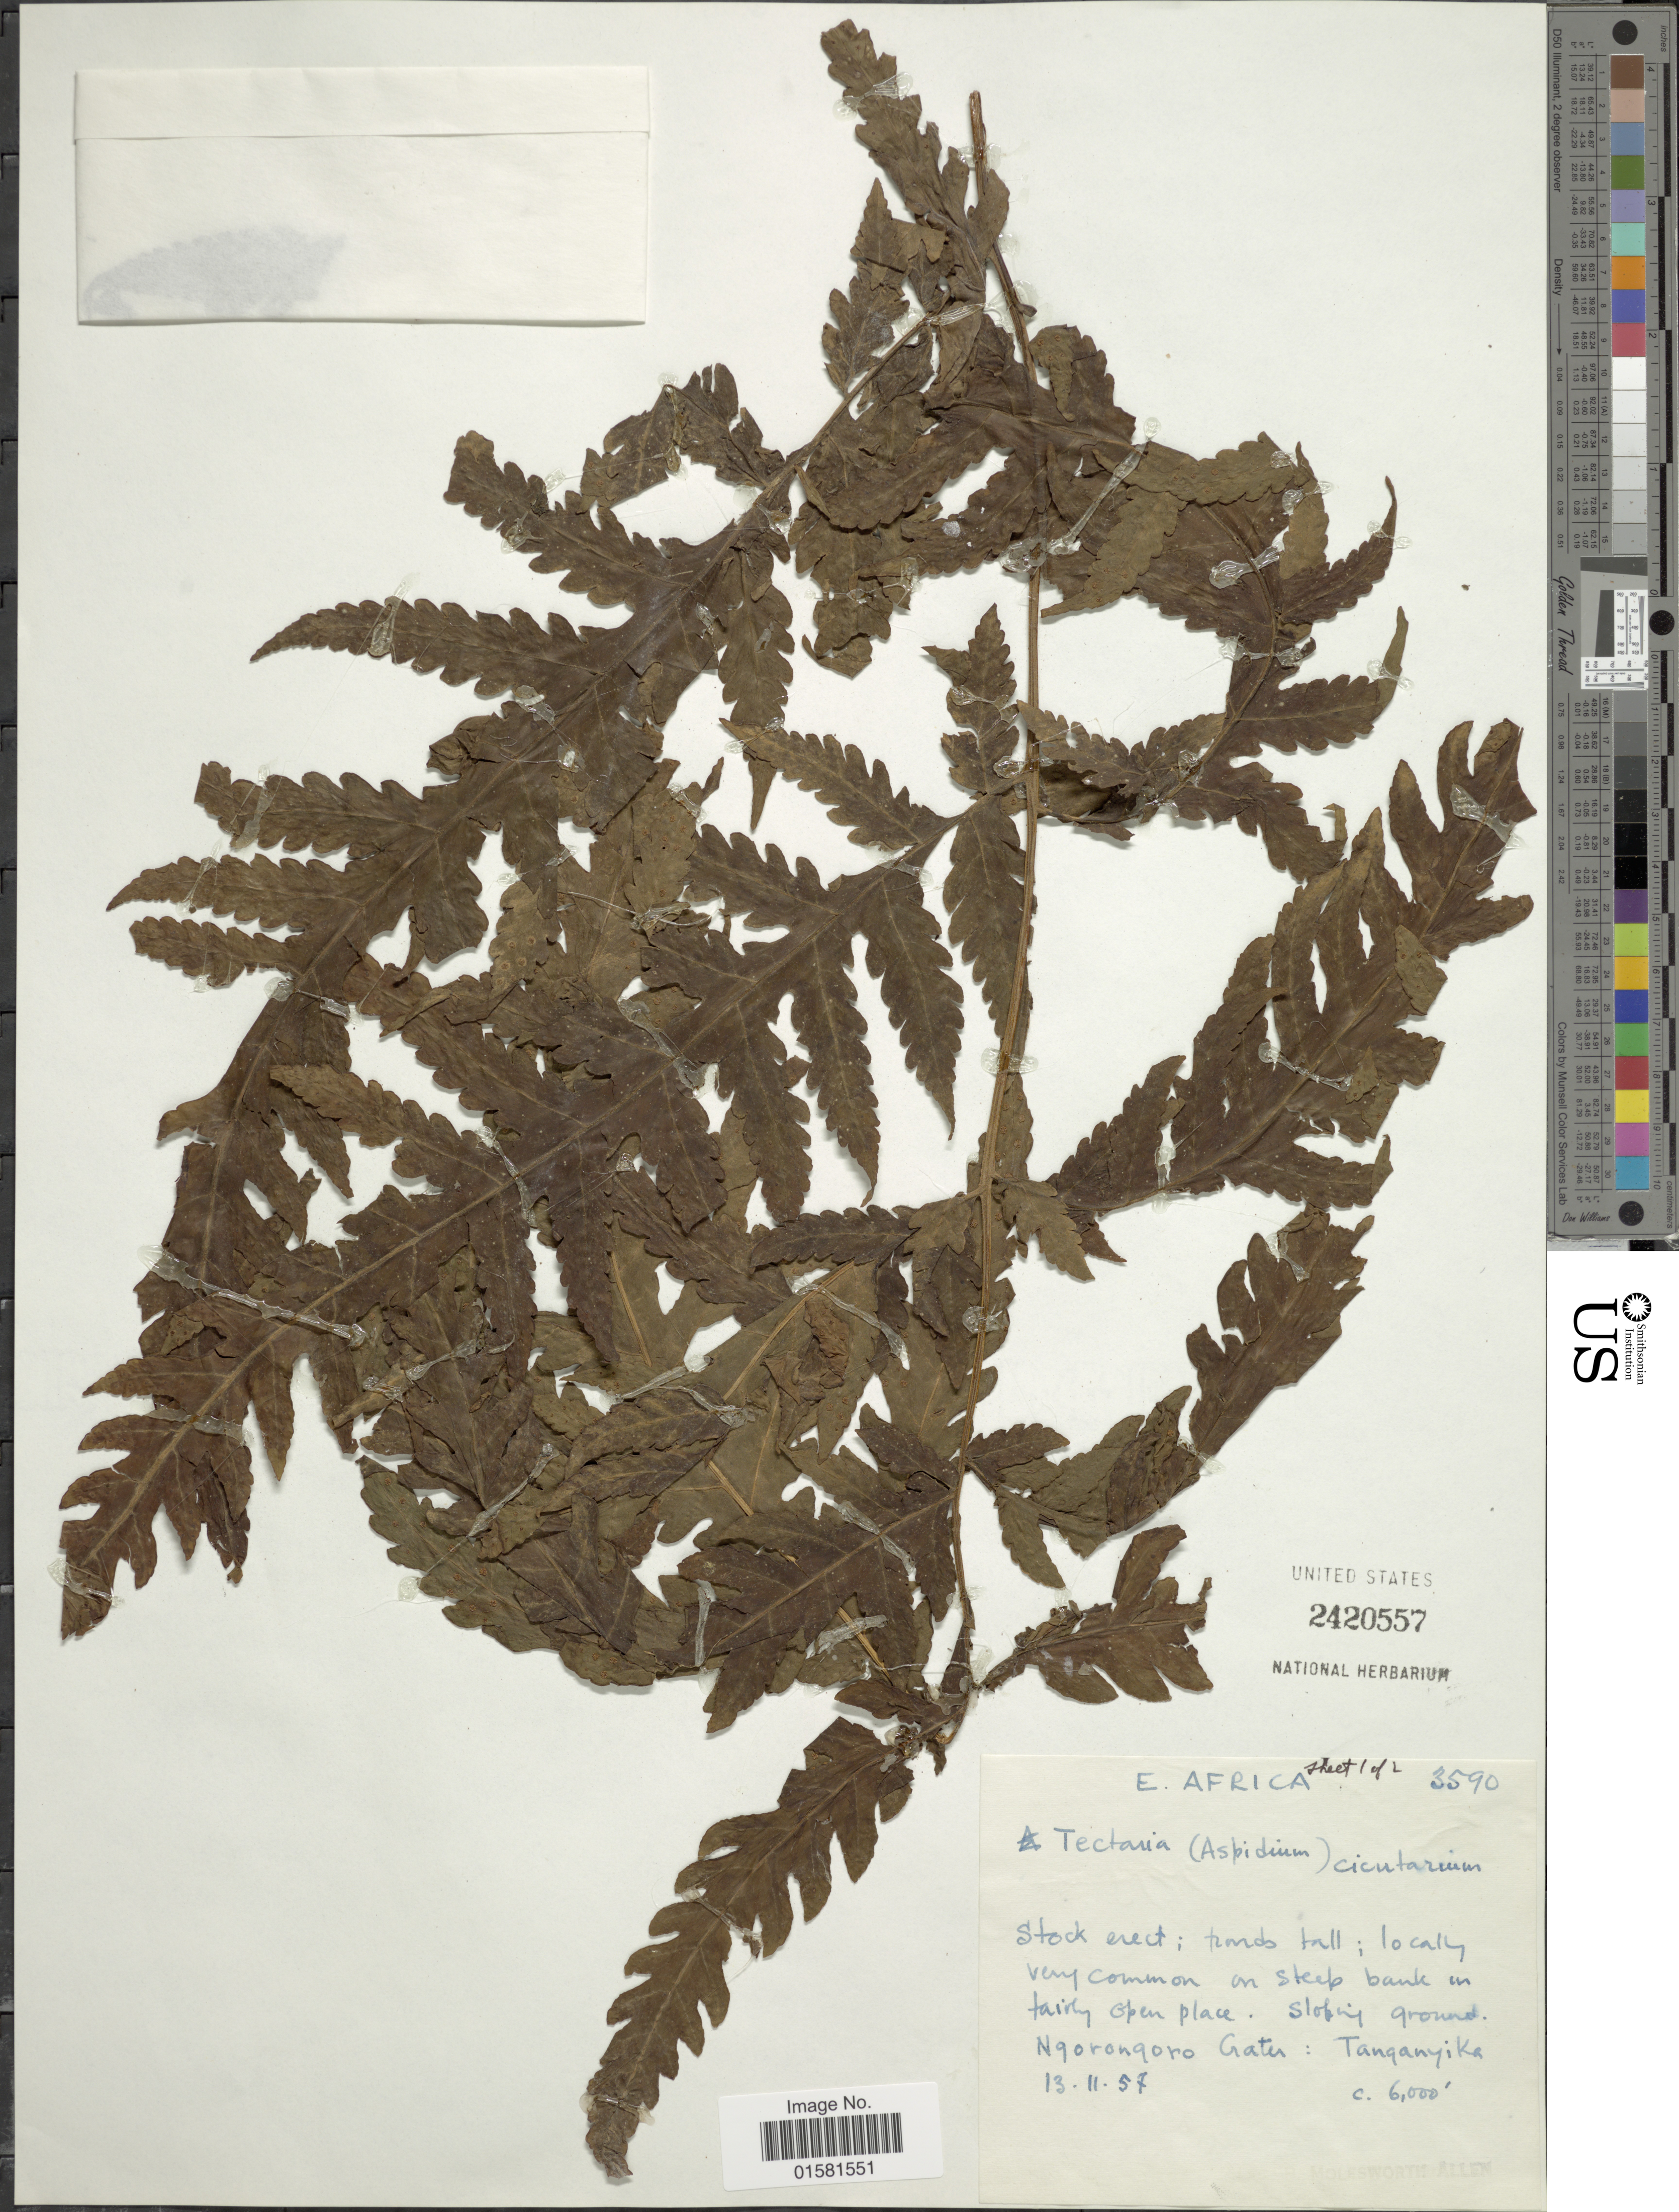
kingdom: Plantae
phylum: Tracheophyta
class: Polypodiopsida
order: Polypodiales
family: Tectariaceae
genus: Tectaria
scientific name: Tectaria cicutaria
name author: (L.) Copel.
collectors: B. E. G. Molesworth-Allen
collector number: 3590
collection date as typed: Transcribed d/m/y: 13/11/57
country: Tanzania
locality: Ngorongoro Gatu: Tangayika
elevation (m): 1829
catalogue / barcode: US 2420557